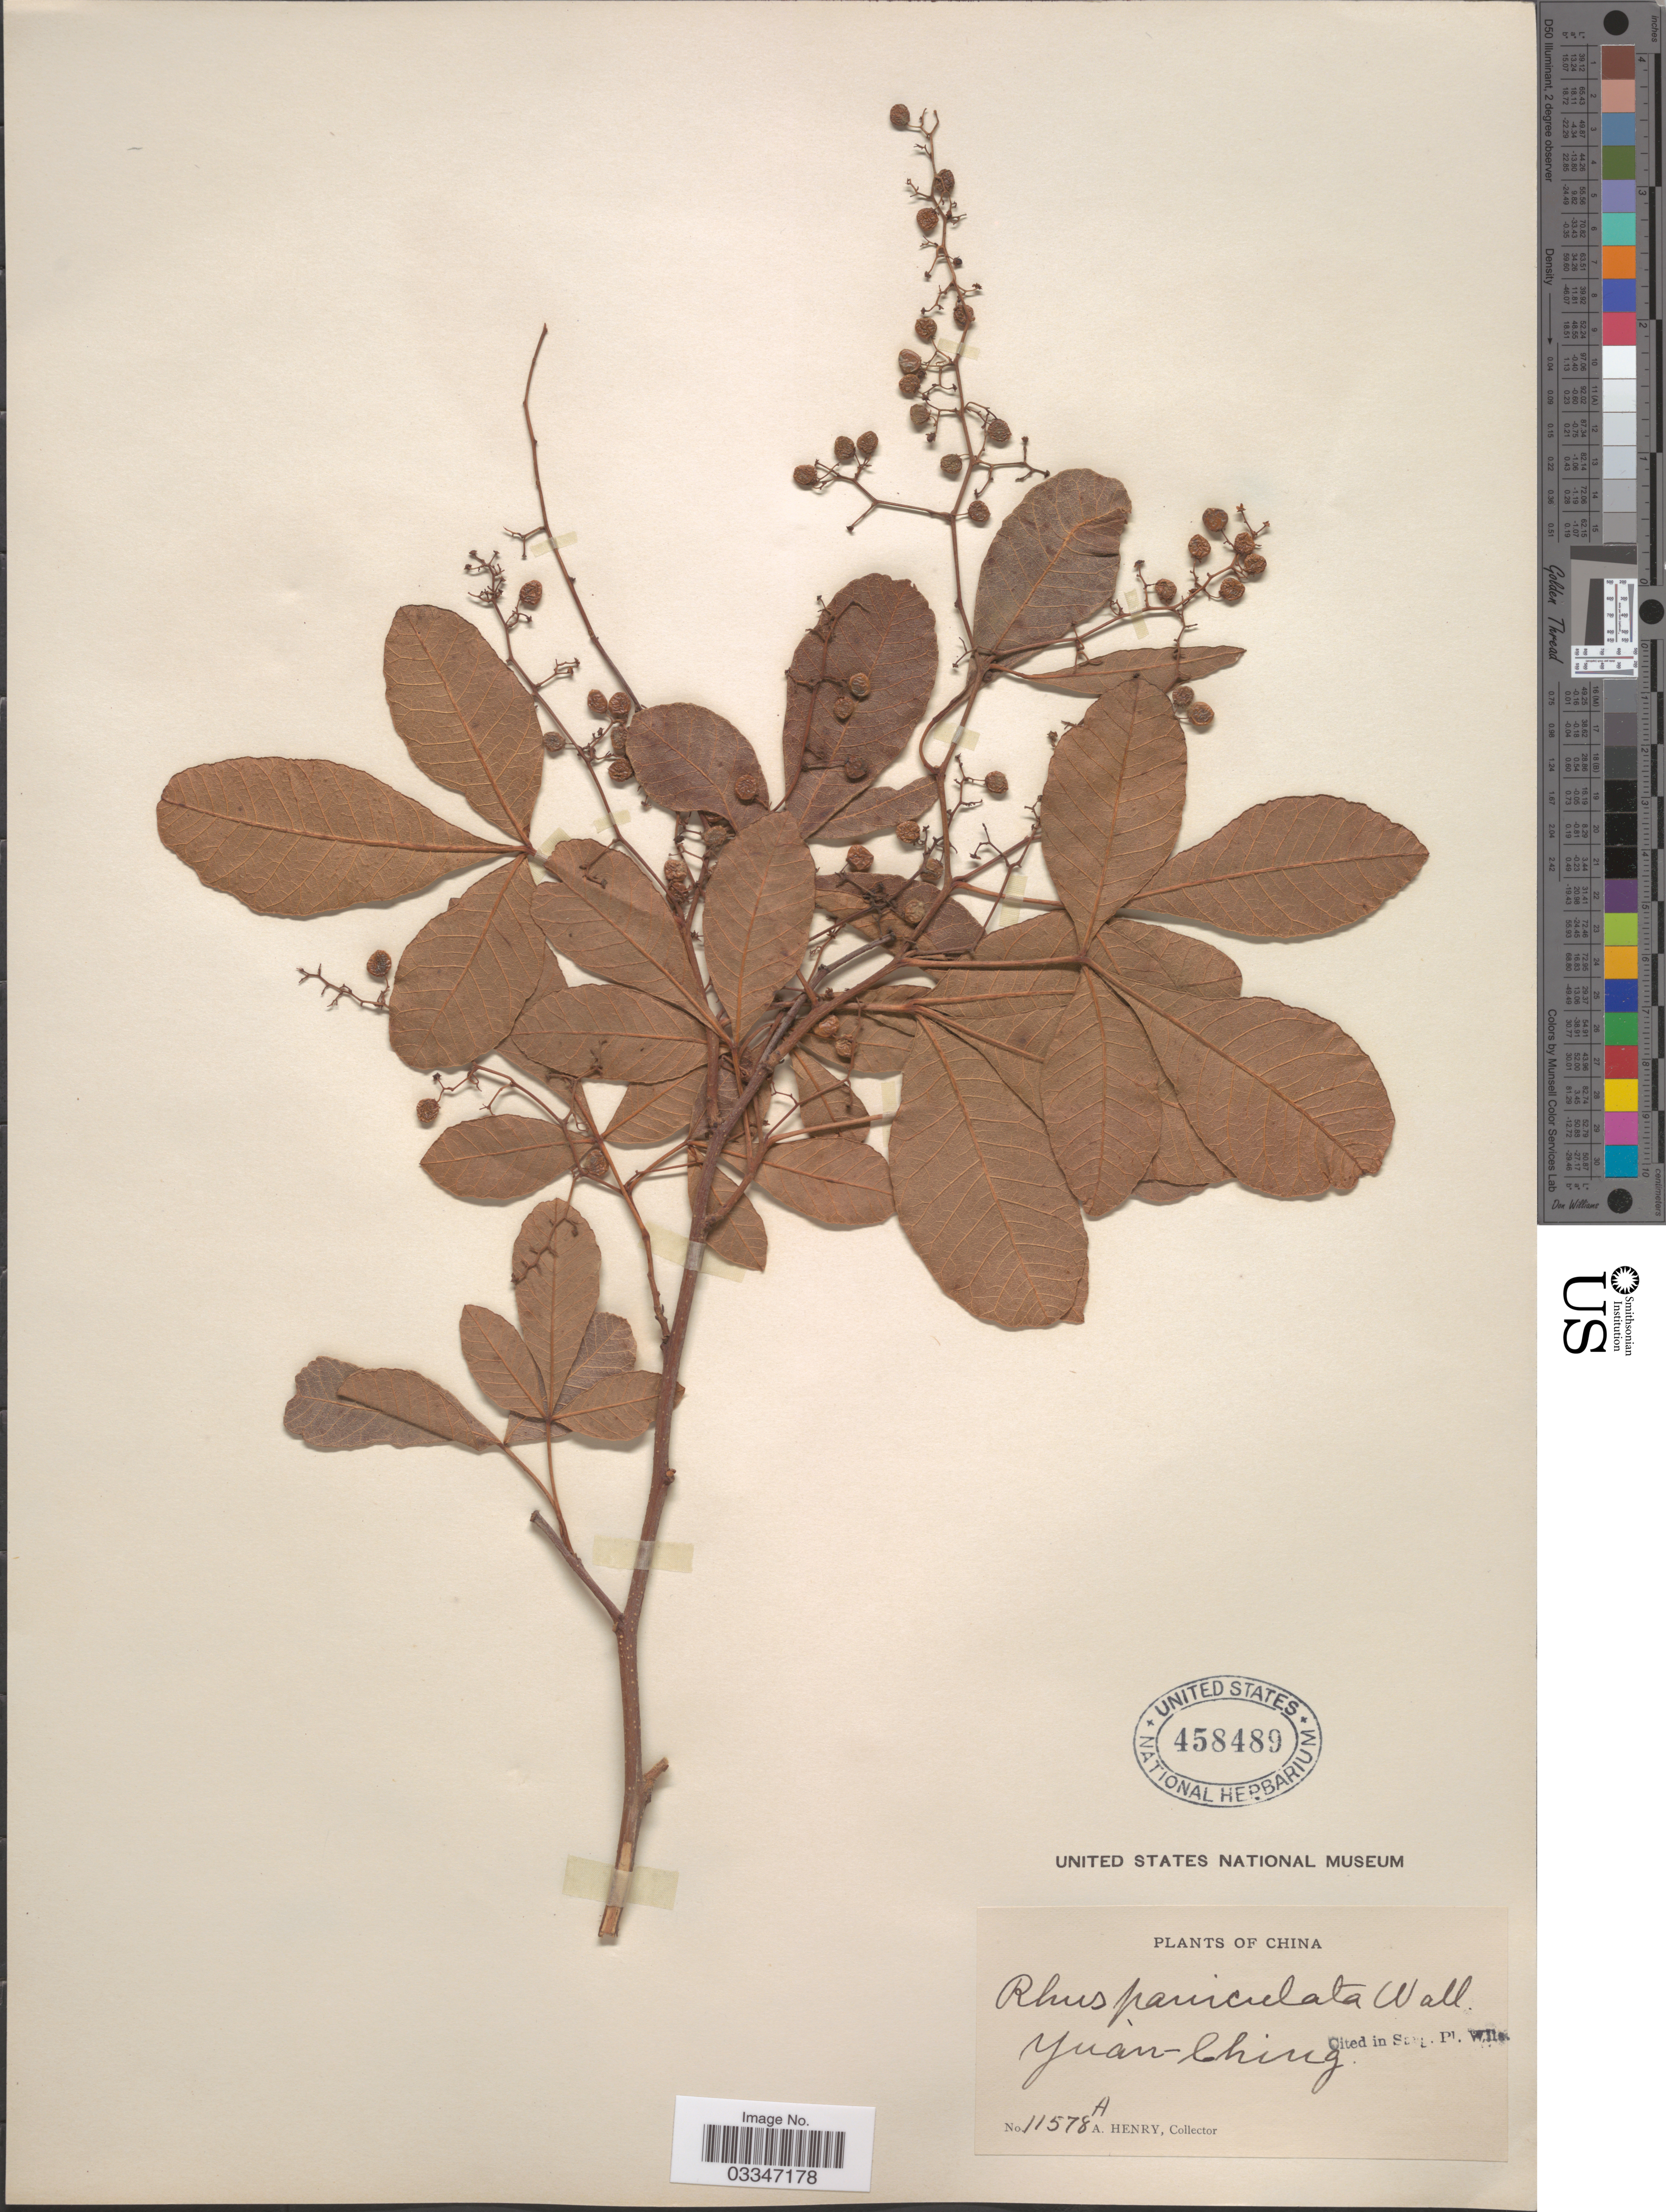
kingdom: Plantae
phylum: Tracheophyta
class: Magnoliopsida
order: Sapindales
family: Anacardiaceae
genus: Rhus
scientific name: Rhus paniculata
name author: Wall.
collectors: A. Henry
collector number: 11578 A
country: China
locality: Yuan-Ching.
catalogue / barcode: US 458489